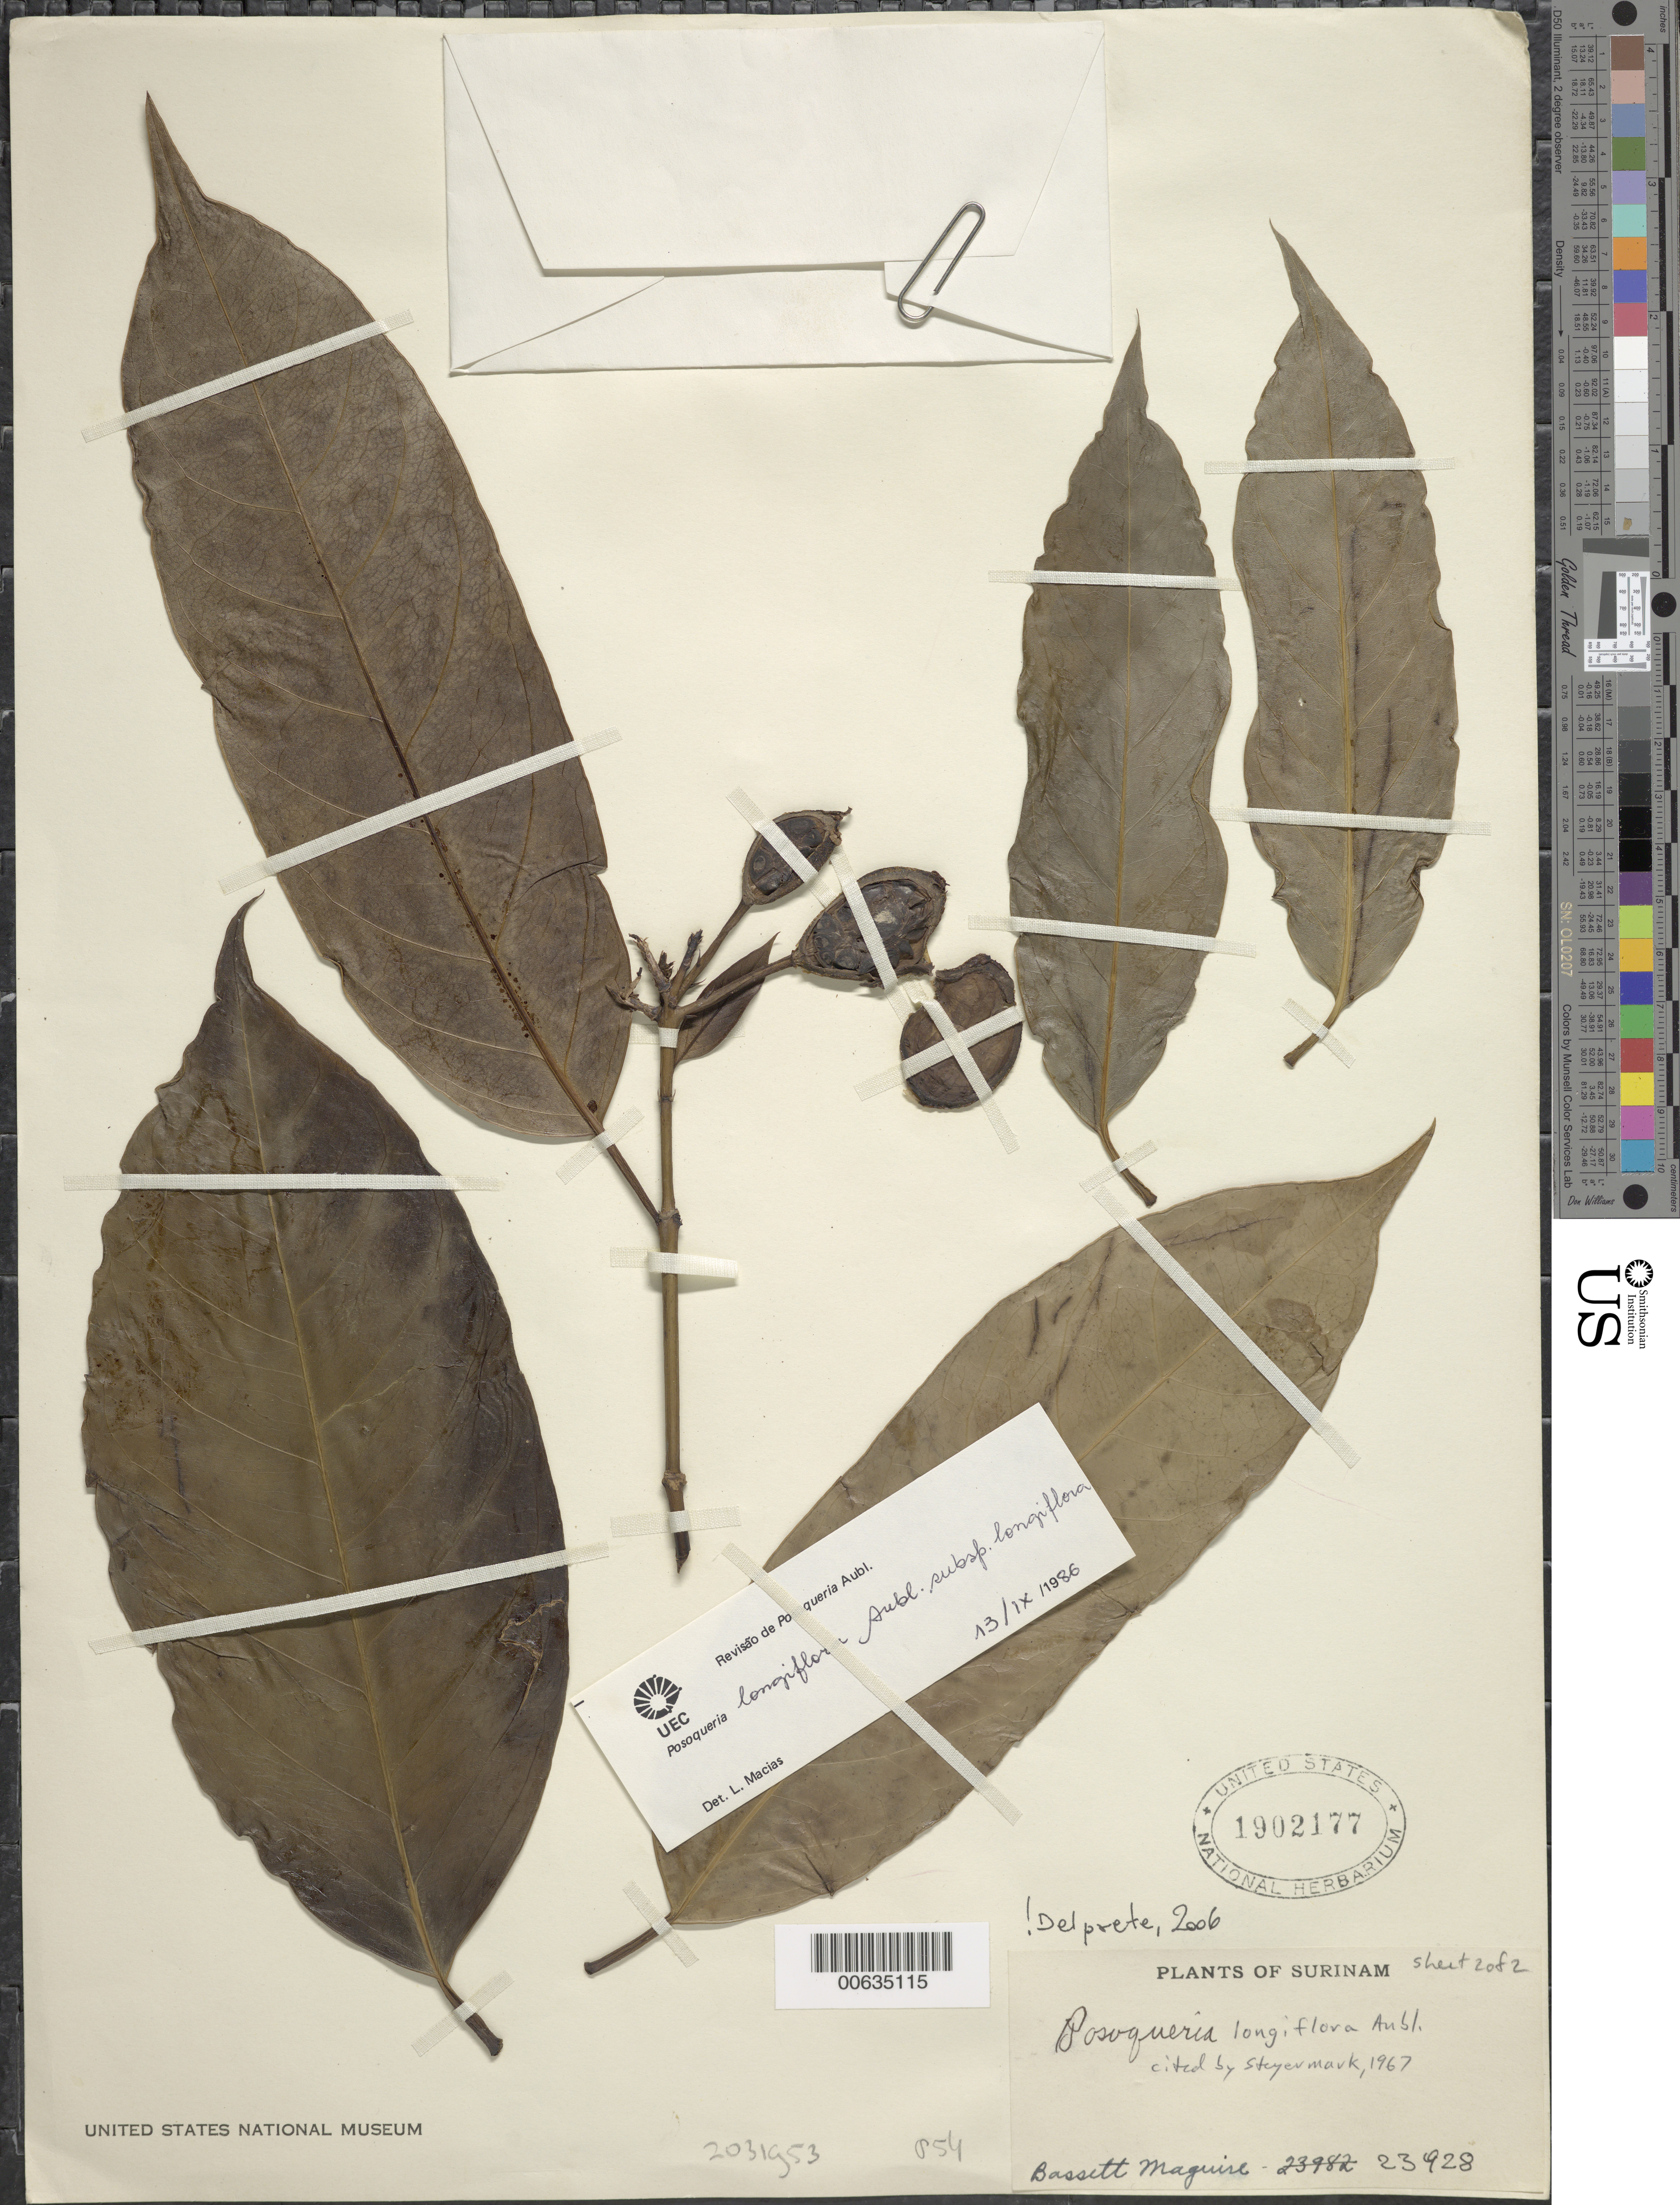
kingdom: Plantae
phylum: Tracheophyta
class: Magnoliopsida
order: Gentianales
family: Rubiaceae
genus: Posoqueria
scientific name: Posoqueria longiflora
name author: Aubl.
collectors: B. Maguire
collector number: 23928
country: Suriname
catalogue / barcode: US 1902177